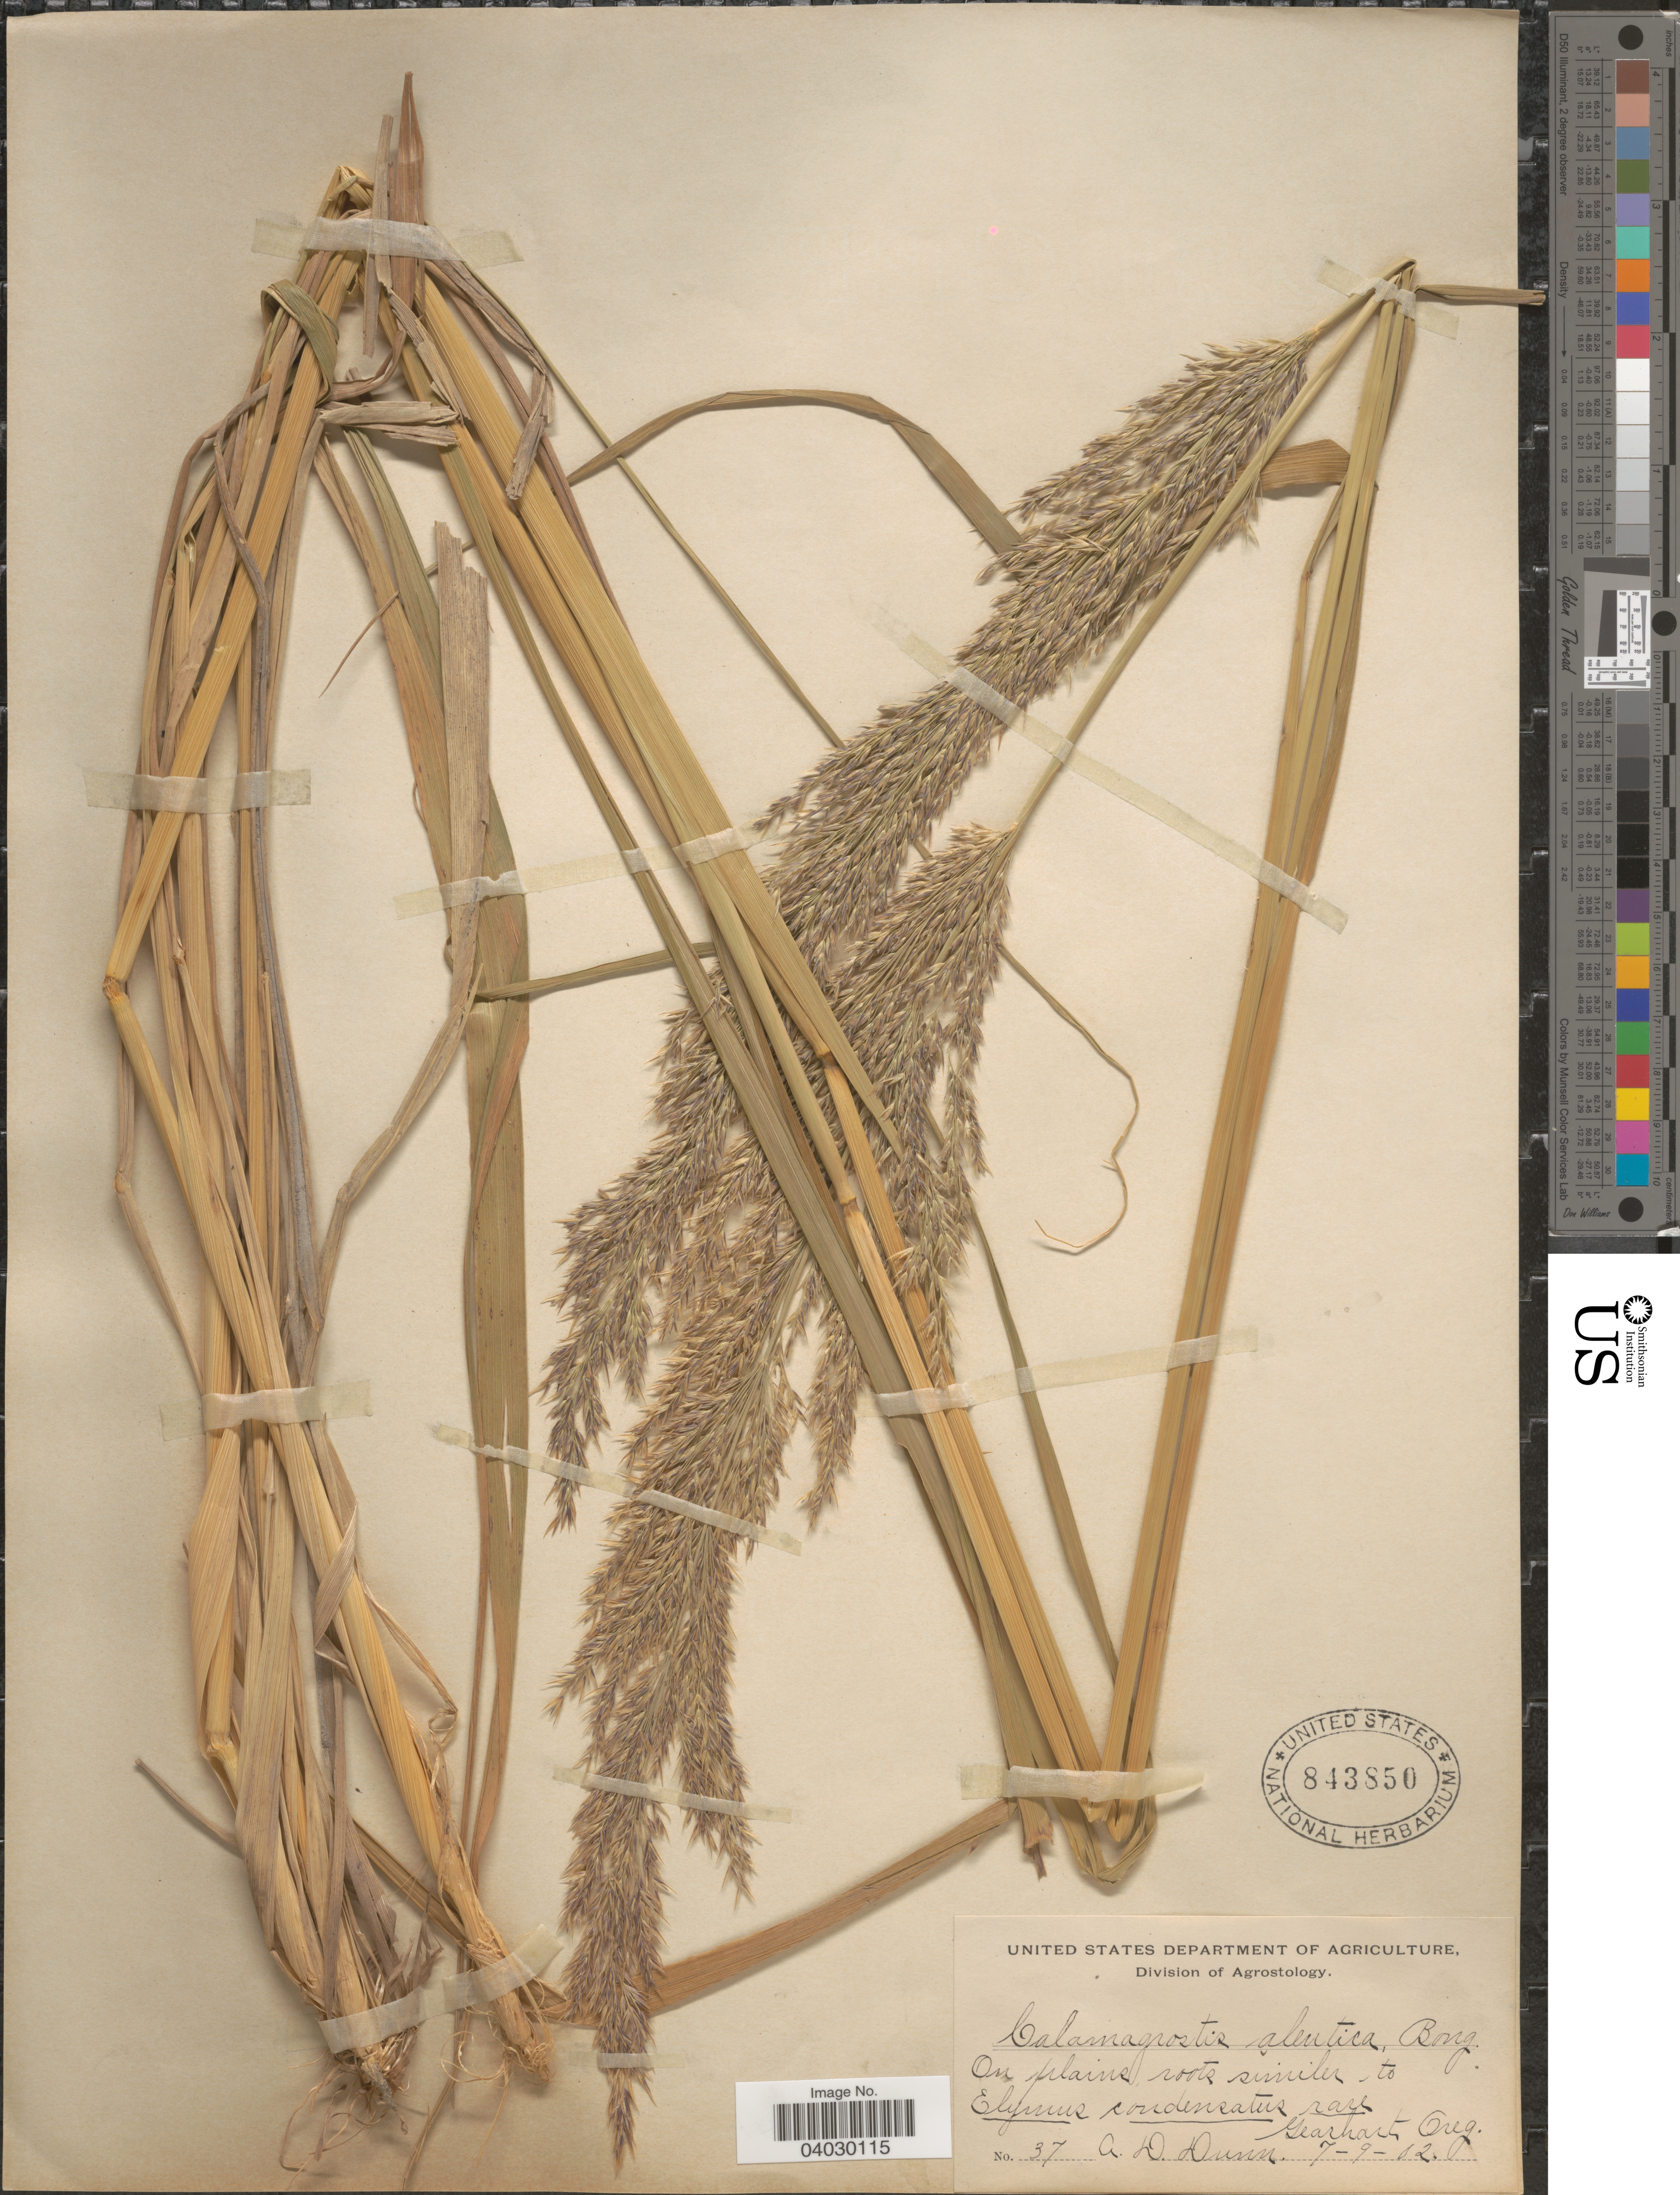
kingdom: Plantae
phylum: Tracheophyta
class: Liliopsida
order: Poales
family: Poaceae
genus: Calamagrostis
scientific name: Calamagrostis nutkaensis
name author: (J. Presl) Steud.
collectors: A. Dunn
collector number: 37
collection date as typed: Transcribed d/m/y: 9/7/2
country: United States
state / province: Oregon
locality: Gearhart.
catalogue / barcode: US 843850